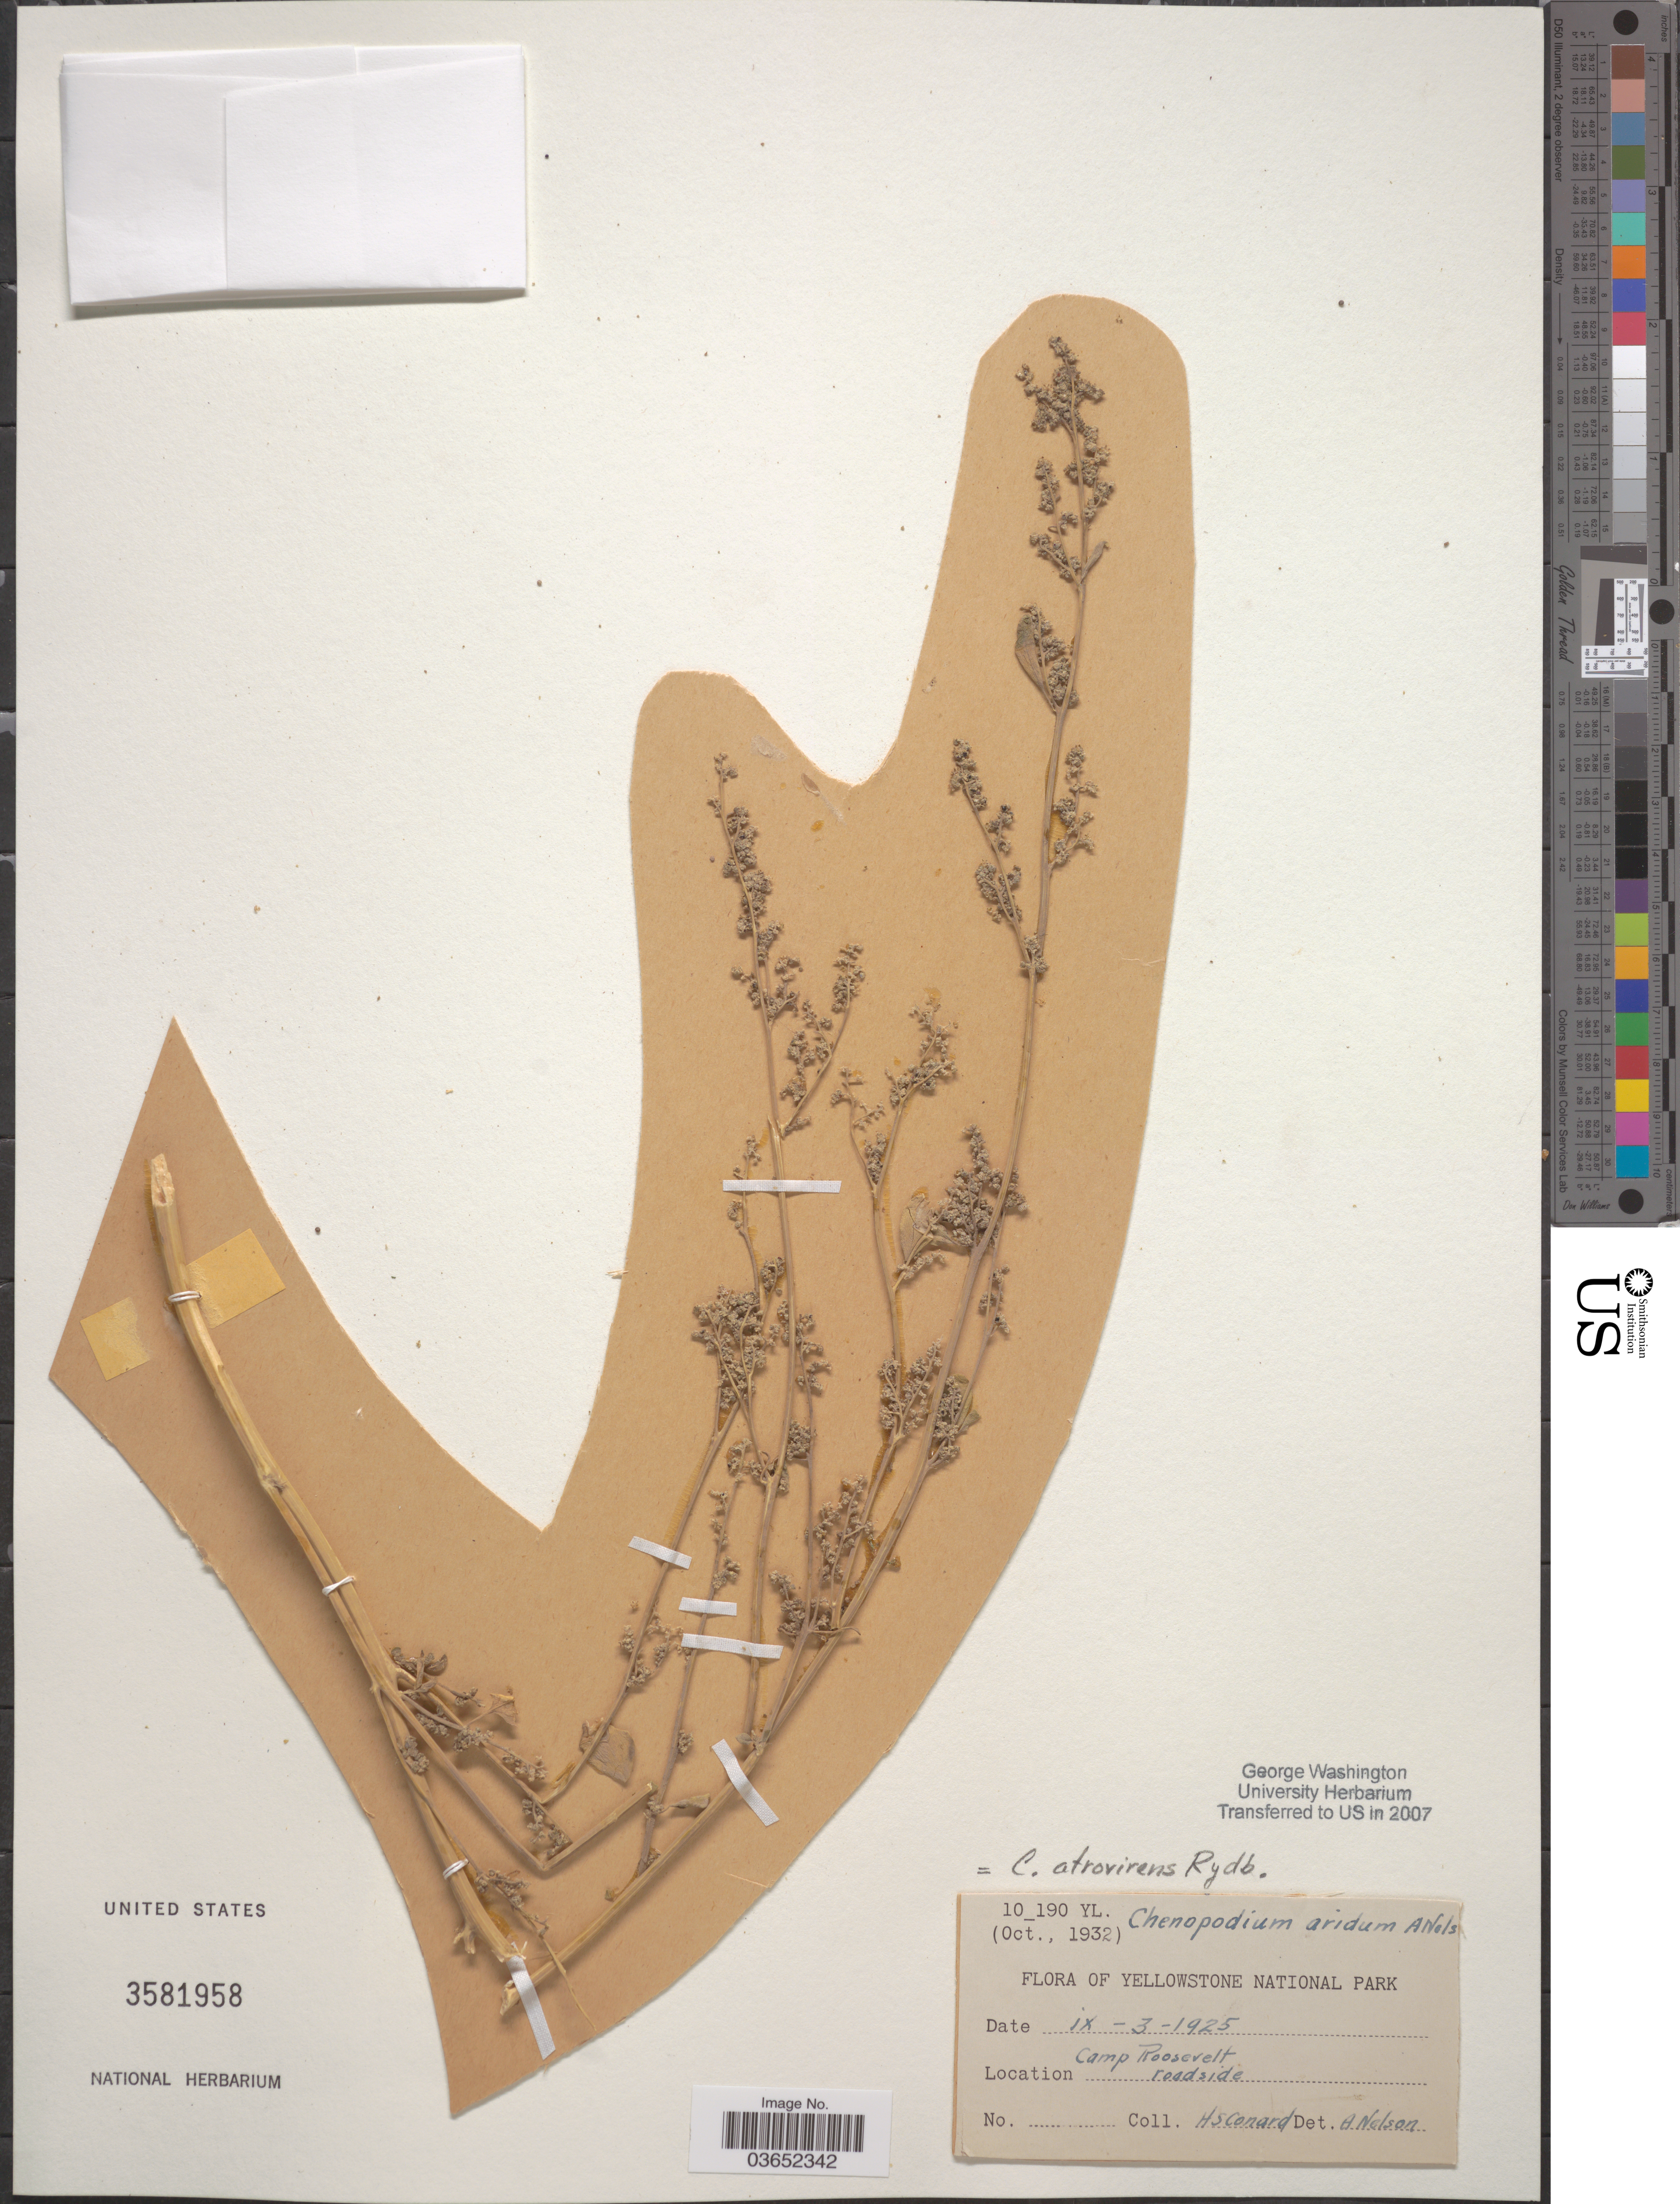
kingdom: Plantae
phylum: Tracheophyta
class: Magnoliopsida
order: Caryophyllales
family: Amaranthaceae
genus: Chenopodium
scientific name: Chenopodium atrovirens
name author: Rydb.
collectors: H. S. Conard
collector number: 10_190YL?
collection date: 1932-10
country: United States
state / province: Wyoming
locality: Yellowstone National Park, Camp Roosevelt, roadside.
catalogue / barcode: US 3581958